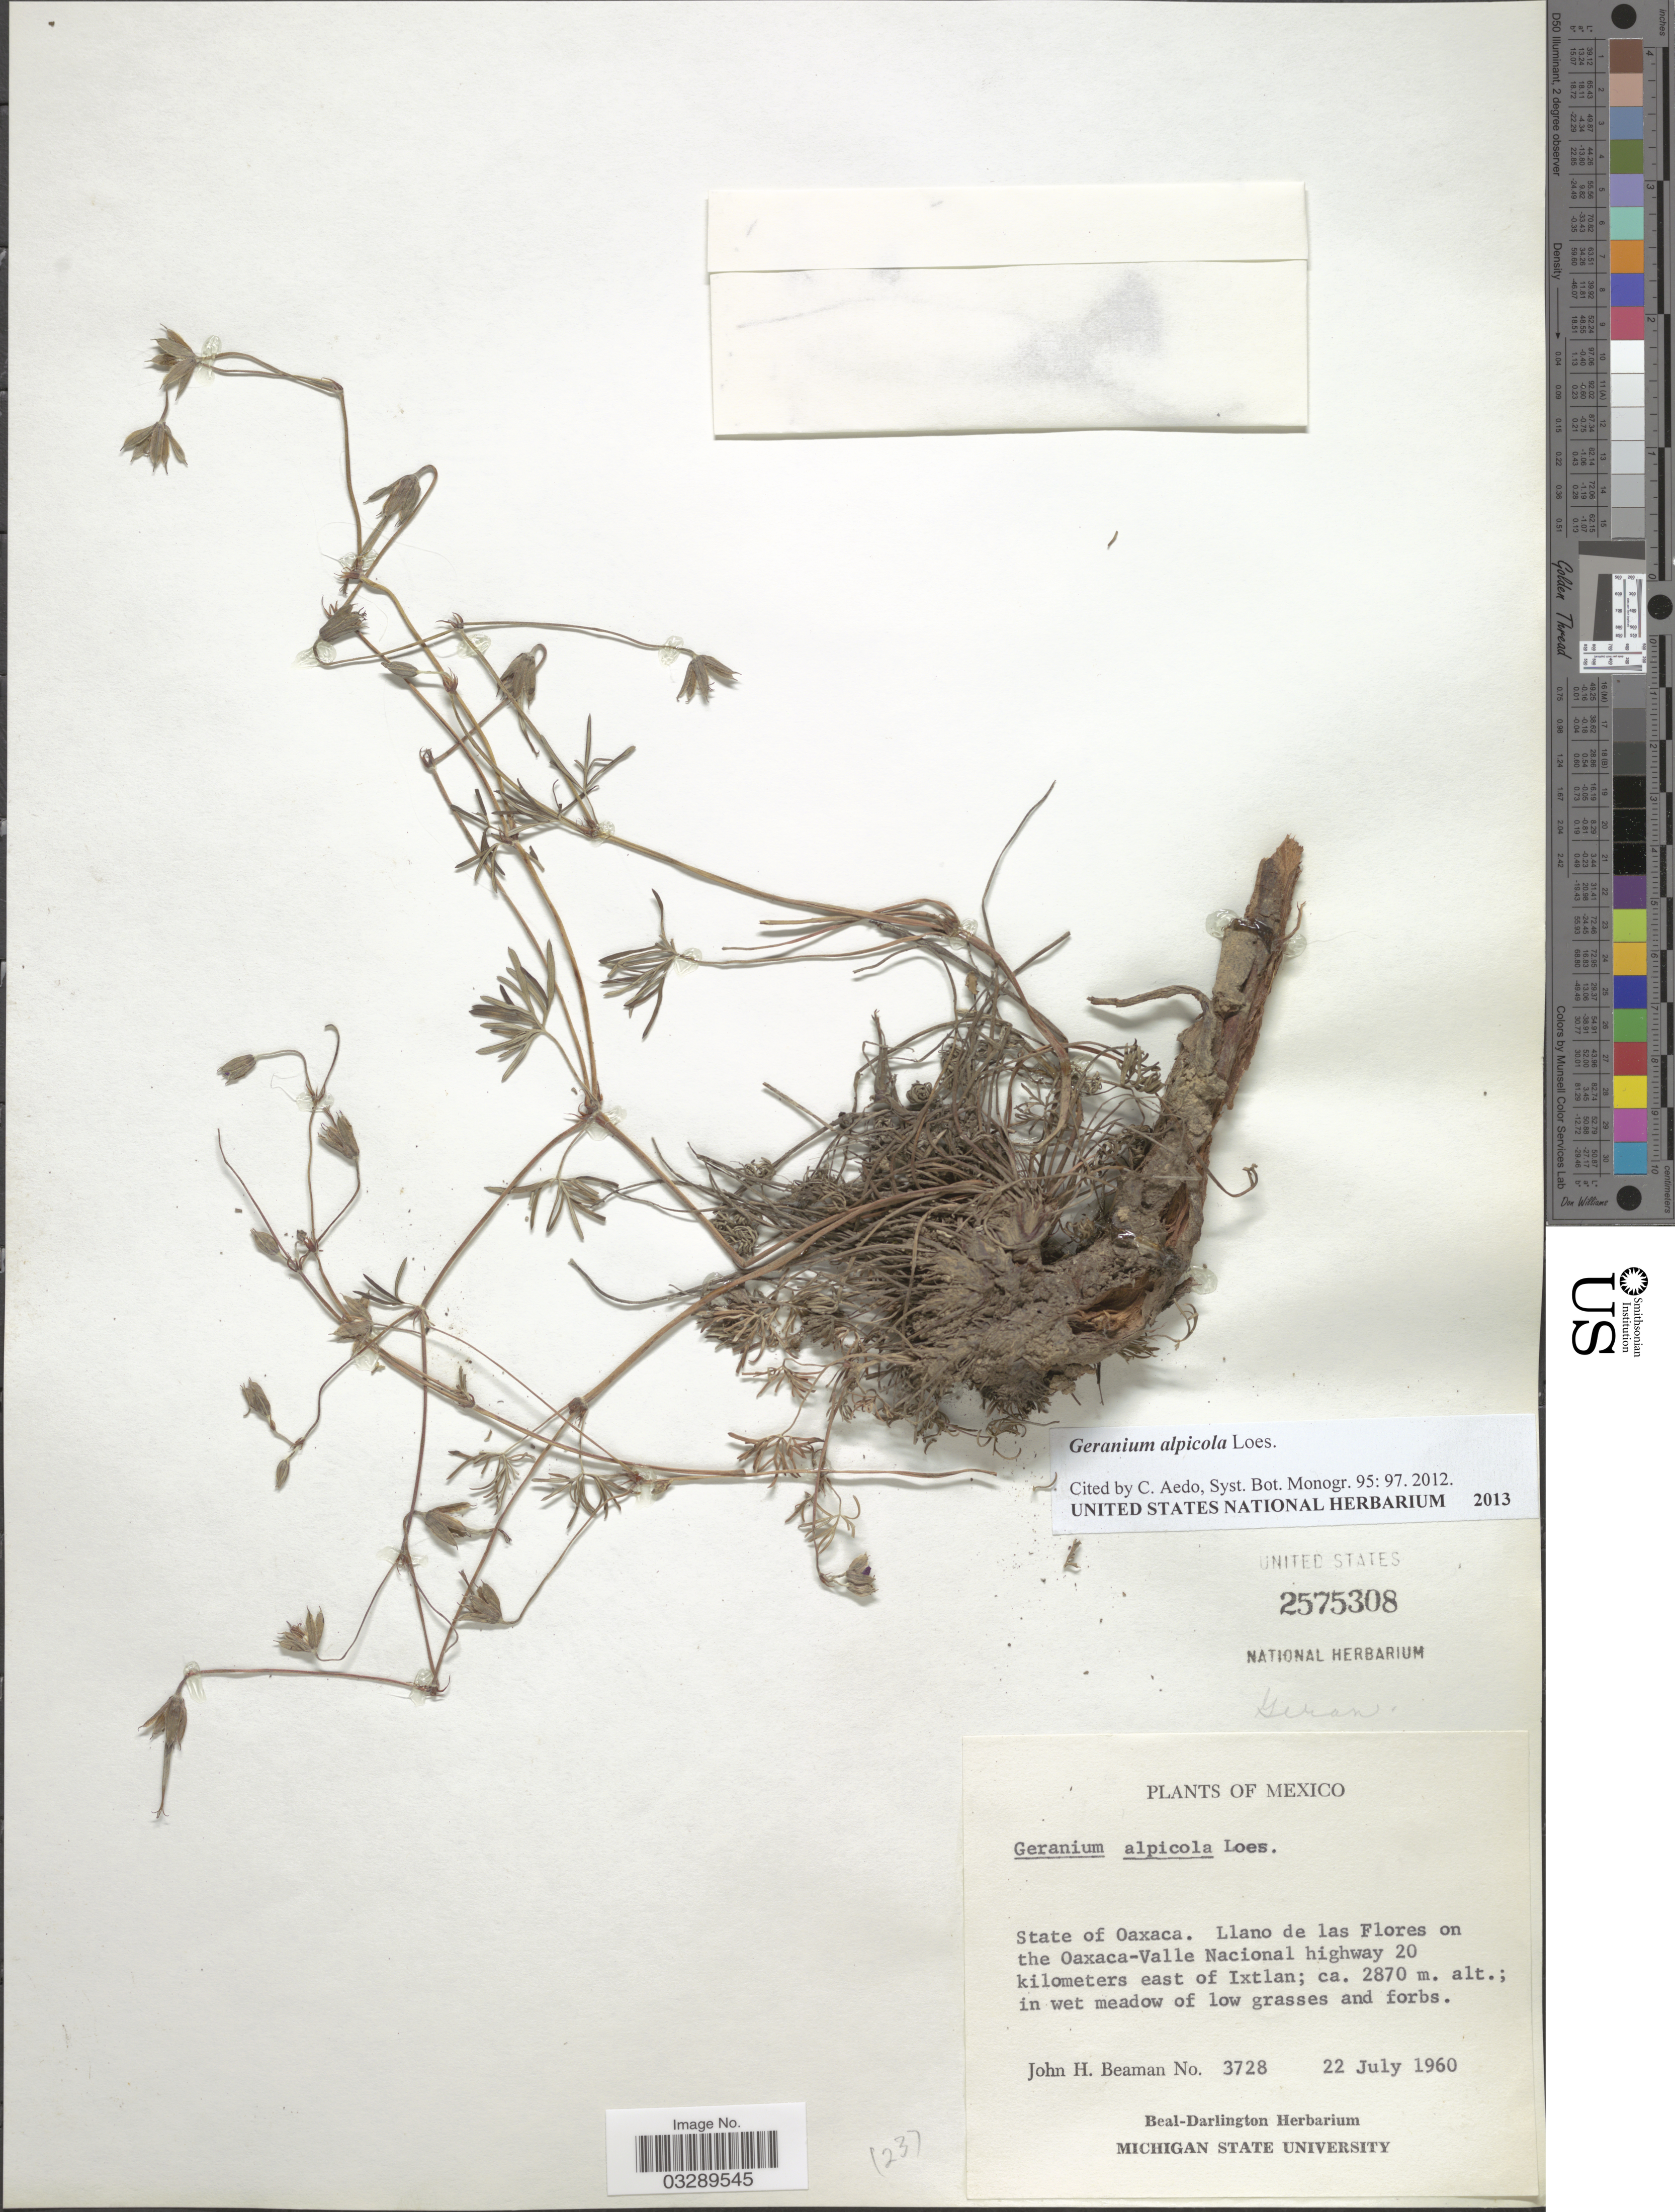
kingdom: Plantae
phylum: Tracheophyta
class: Magnoliopsida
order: Geraniales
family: Geraniaceae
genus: Geranium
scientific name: Geranium alpicola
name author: Loes.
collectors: J. H. Beaman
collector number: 3728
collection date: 1960-07-22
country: Mexico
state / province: Oaxaca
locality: State of Oaxaca. Llano de las Flores on the Oaxaca-Valle Nacional highway 20 kilometers east of Ixtlan.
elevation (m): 2870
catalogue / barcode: US 2575308